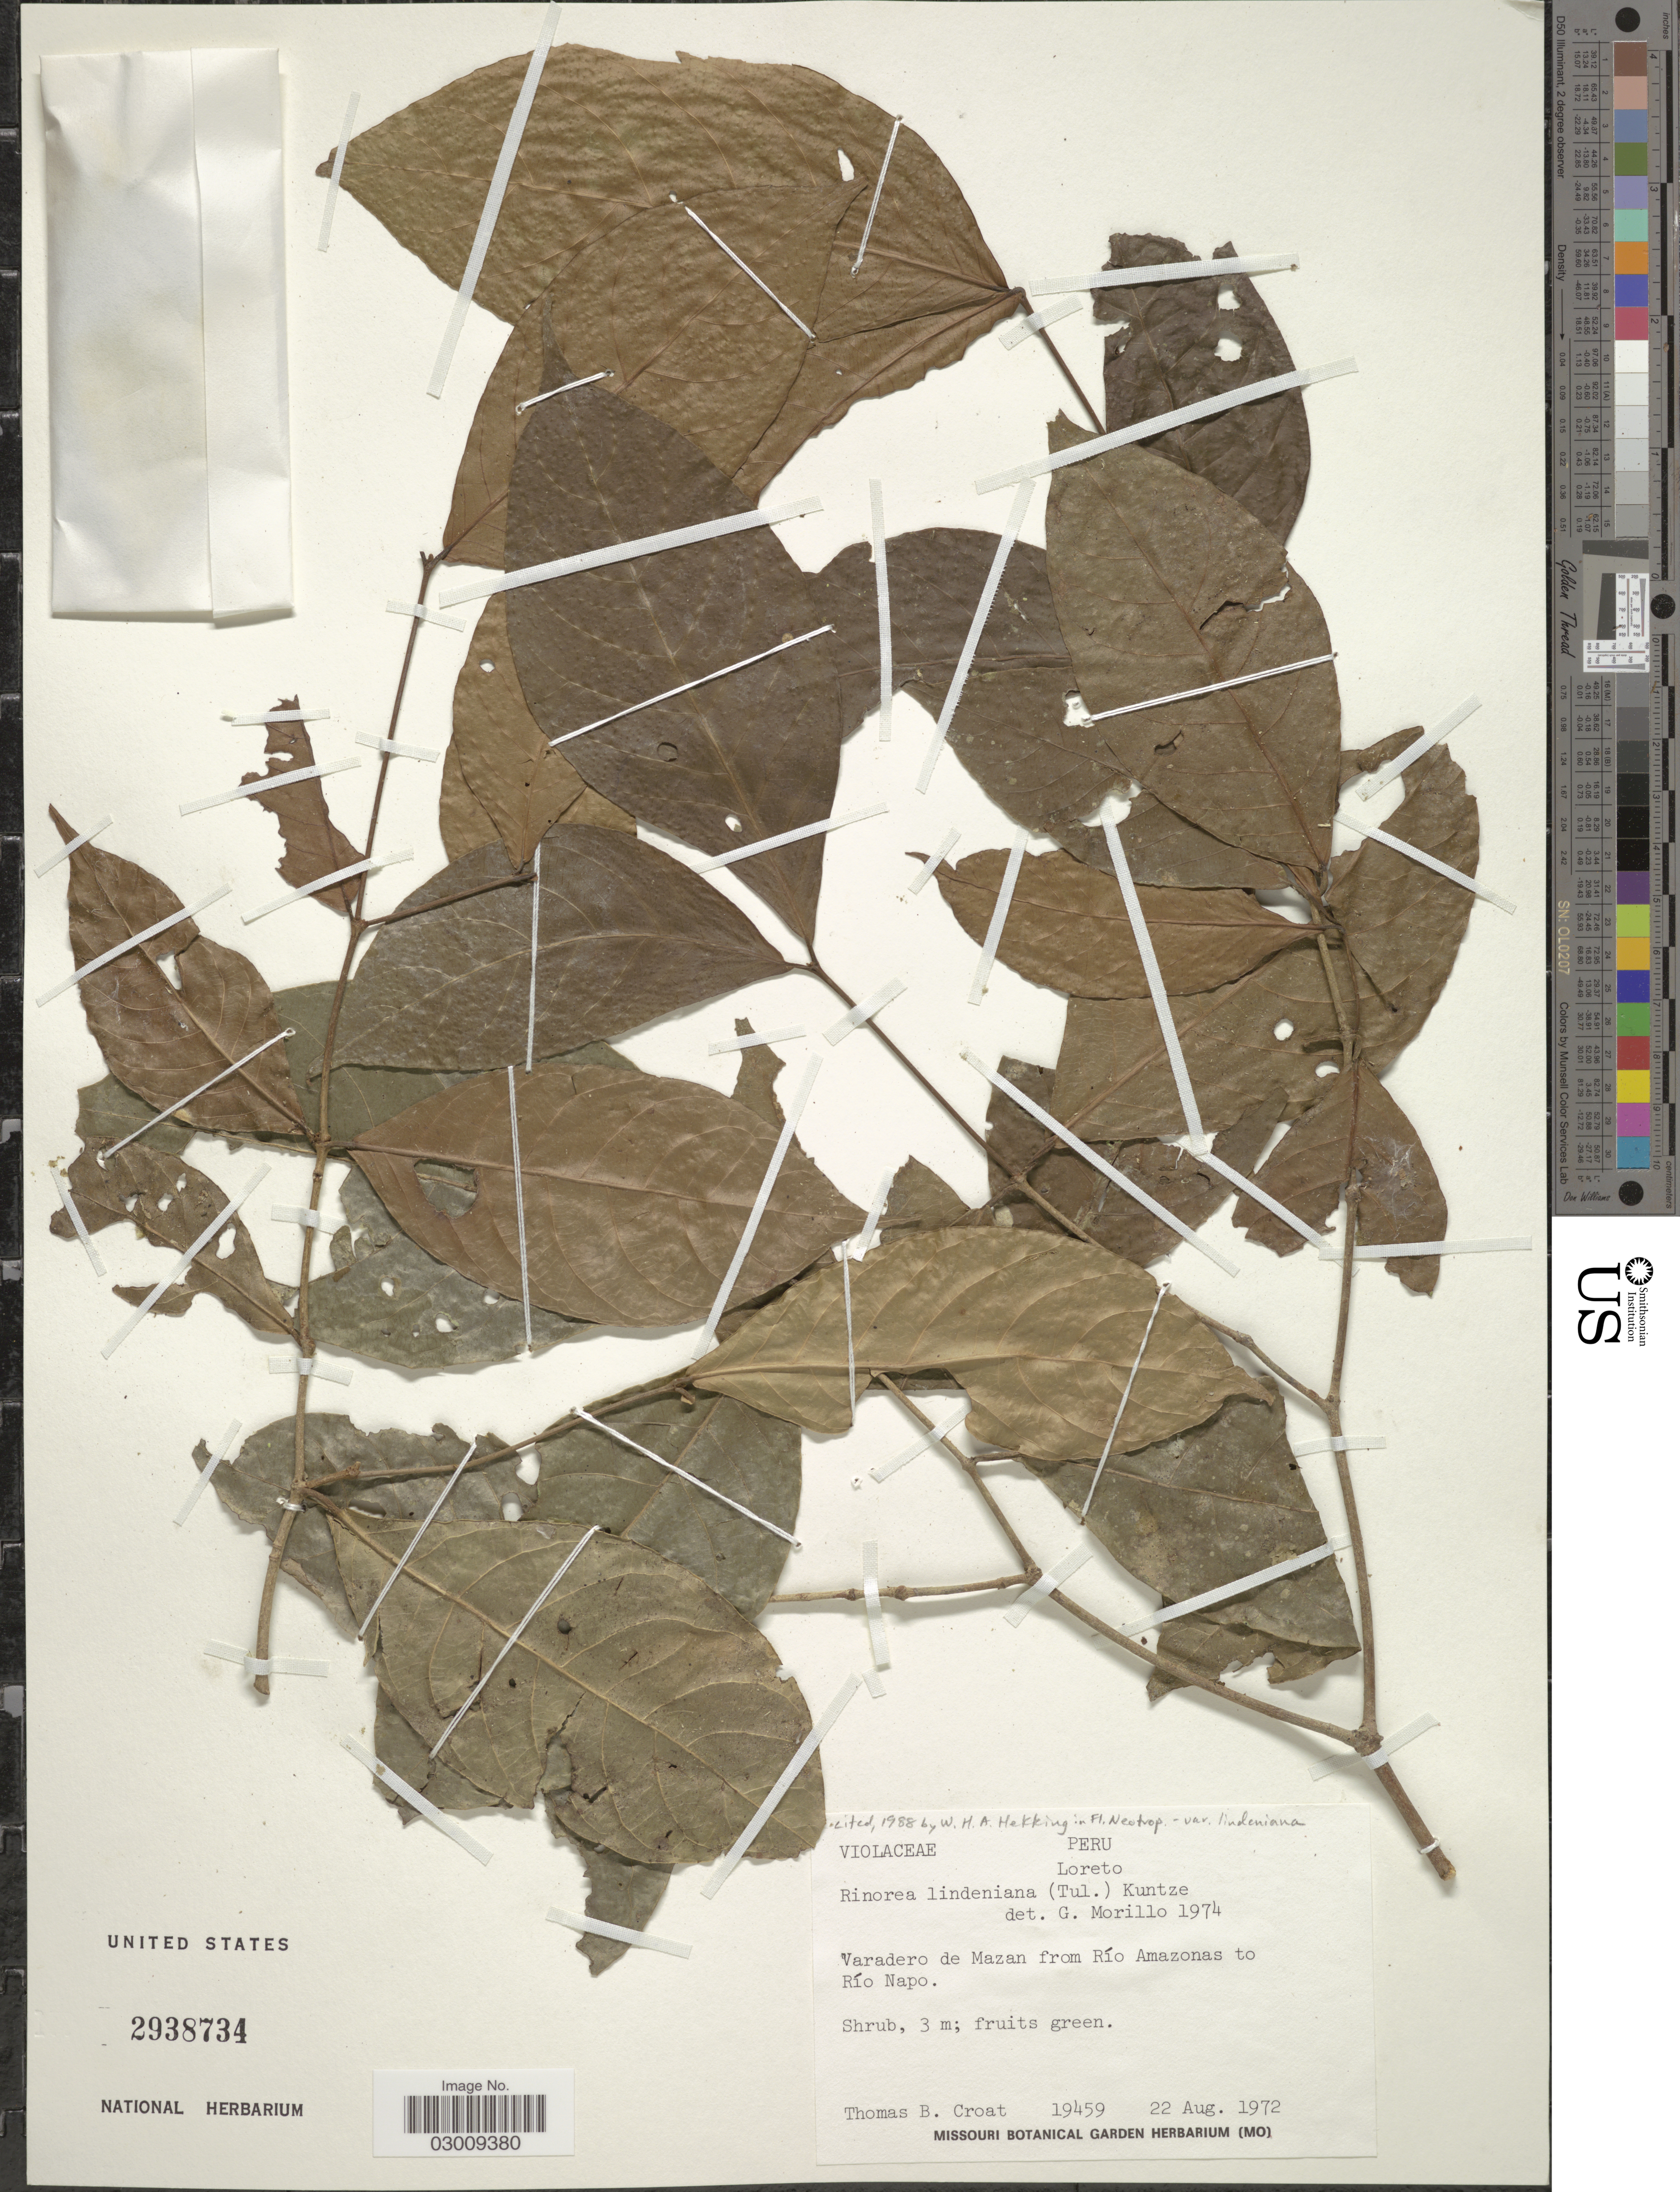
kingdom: Plantae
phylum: Tracheophyta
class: Magnoliopsida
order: Malpighiales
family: Violaceae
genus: Rinorea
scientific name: Rinorea lindeniana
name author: (Tul.) Kuntze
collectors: T. B. Croat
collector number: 19459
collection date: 1972-08-22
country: Peru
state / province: Loreto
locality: Varadero de Mazan from Río Amazonas to Río Napo.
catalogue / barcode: US 2938734